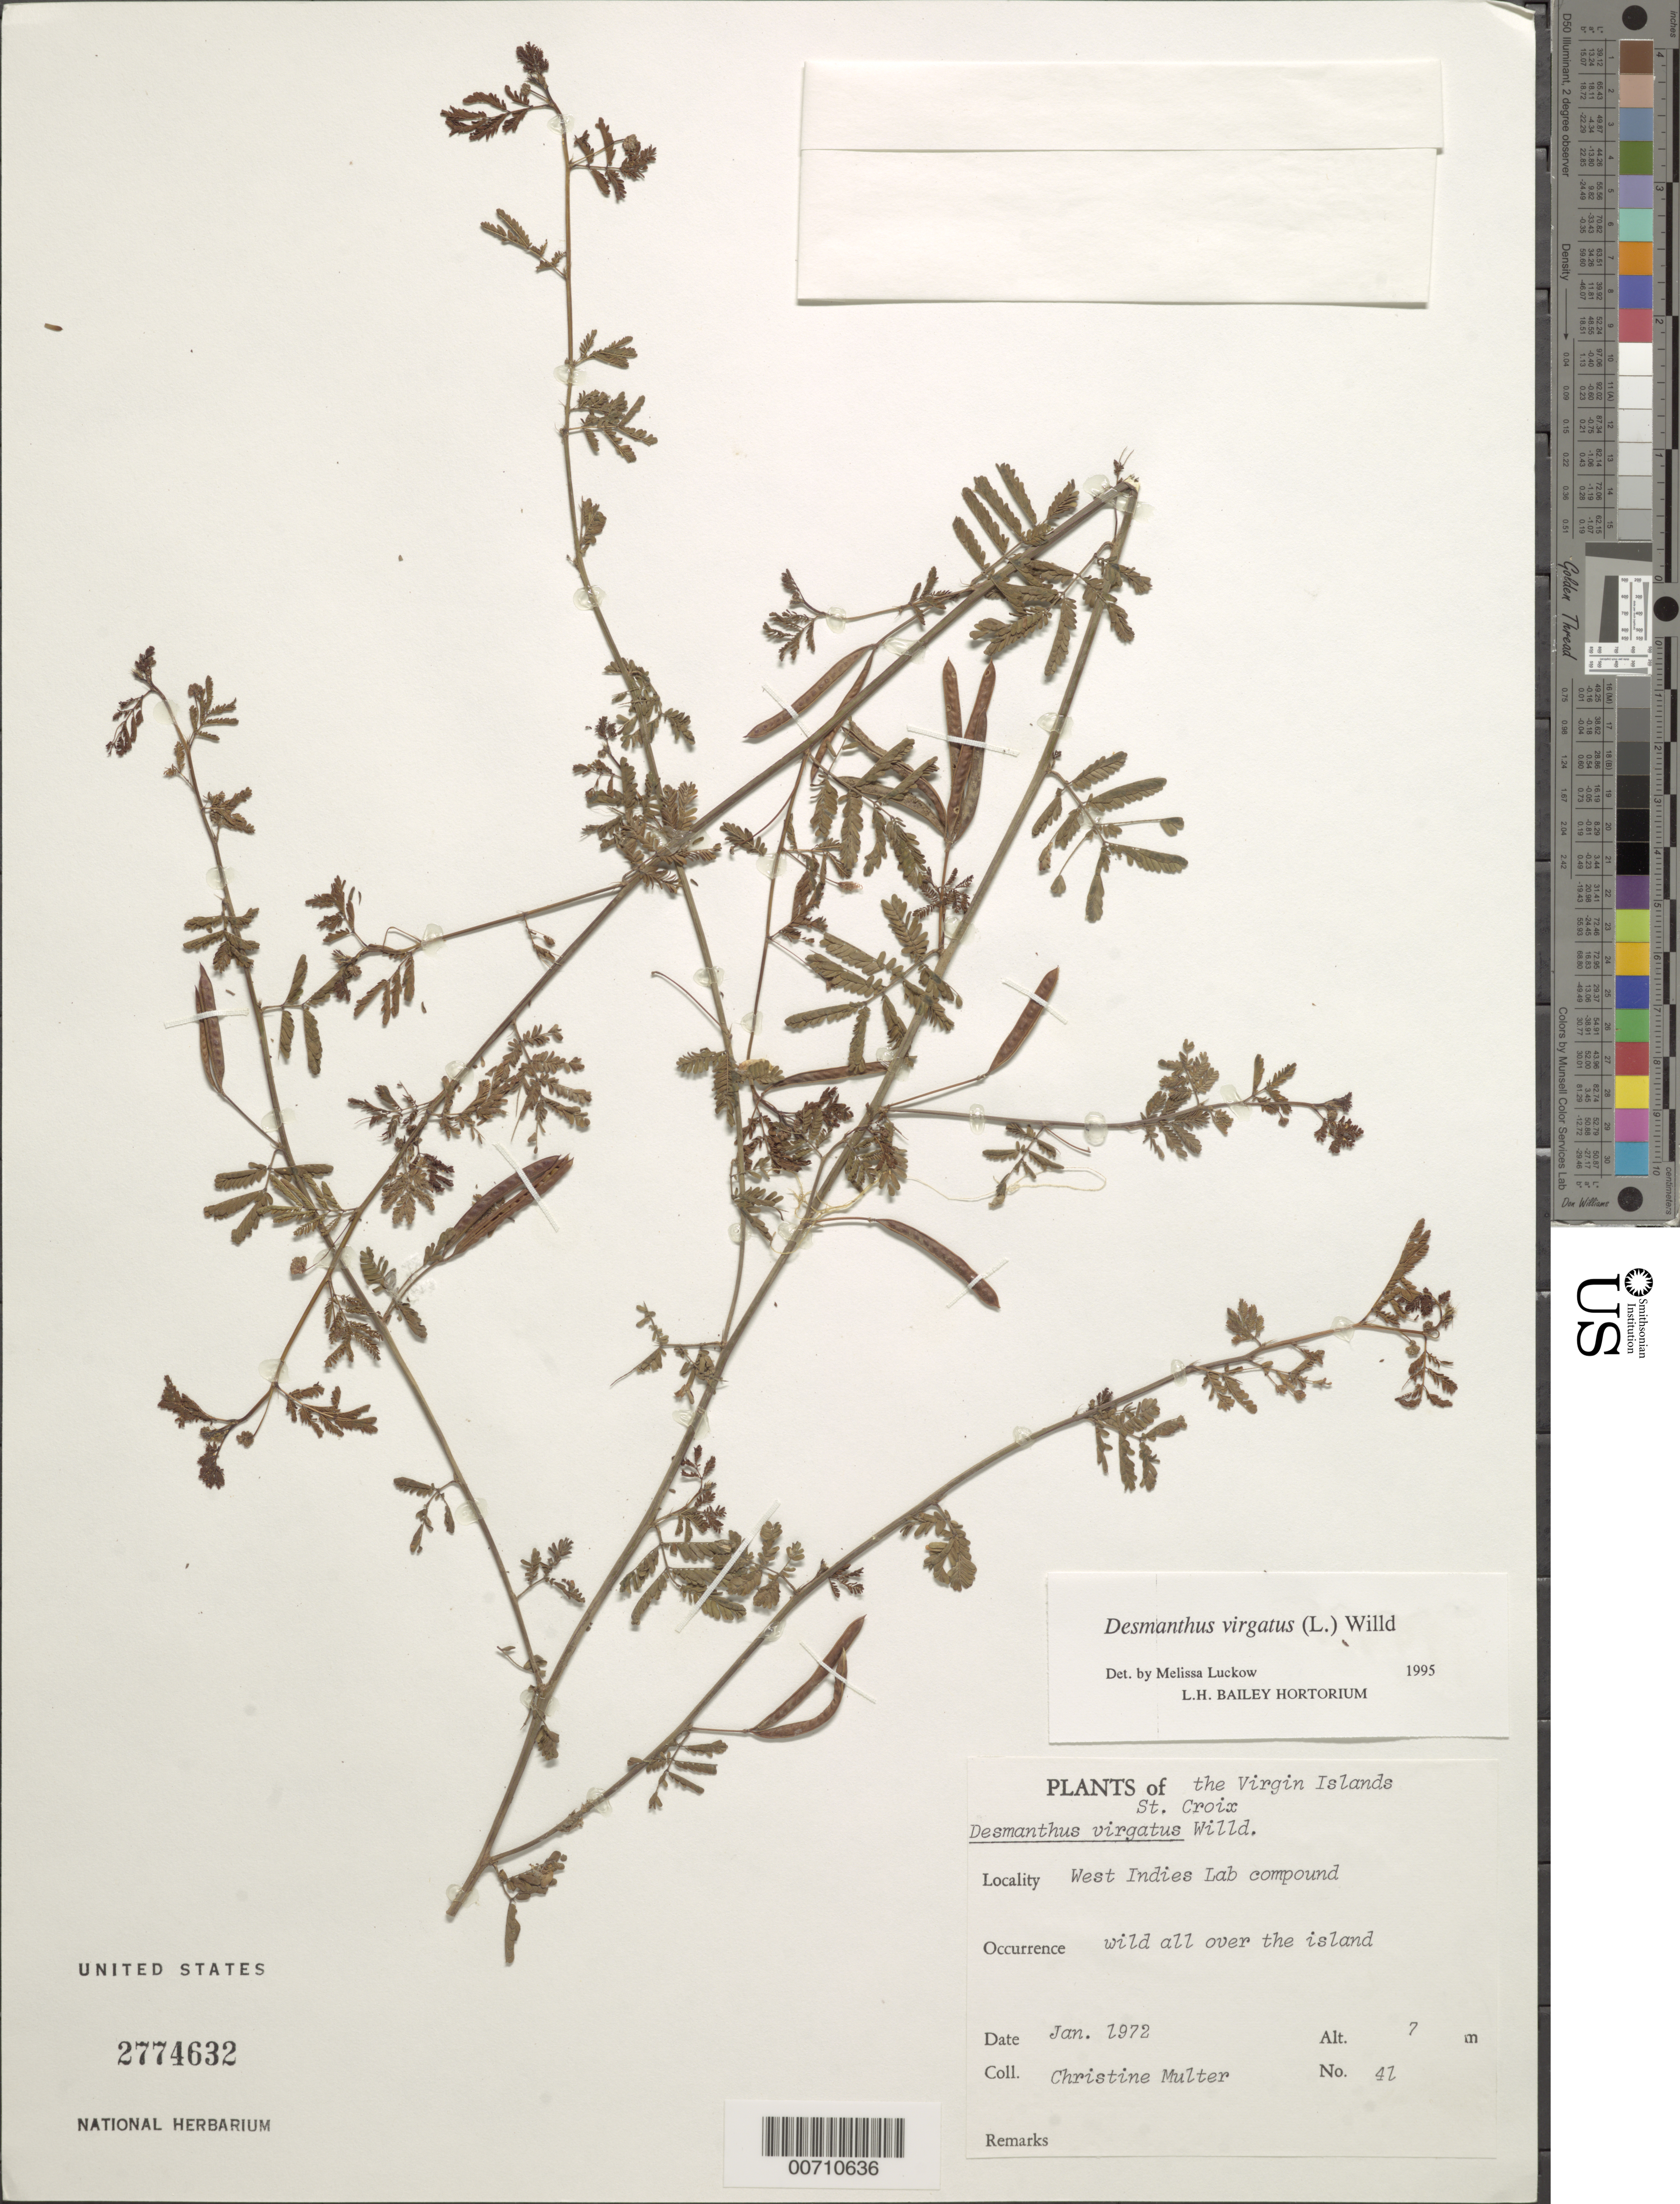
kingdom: Plantae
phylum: Tracheophyta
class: Magnoliopsida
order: Fabales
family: Fabaceae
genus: Desmanthus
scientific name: Desmanthus pernambucanus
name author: (L.) Thell.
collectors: C. Multer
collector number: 41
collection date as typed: Jan 1972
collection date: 1972-01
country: U.S. Virgin Islands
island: St. Croix Island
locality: West Indies Lab. Compound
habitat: All over Island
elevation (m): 7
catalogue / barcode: US 2774632